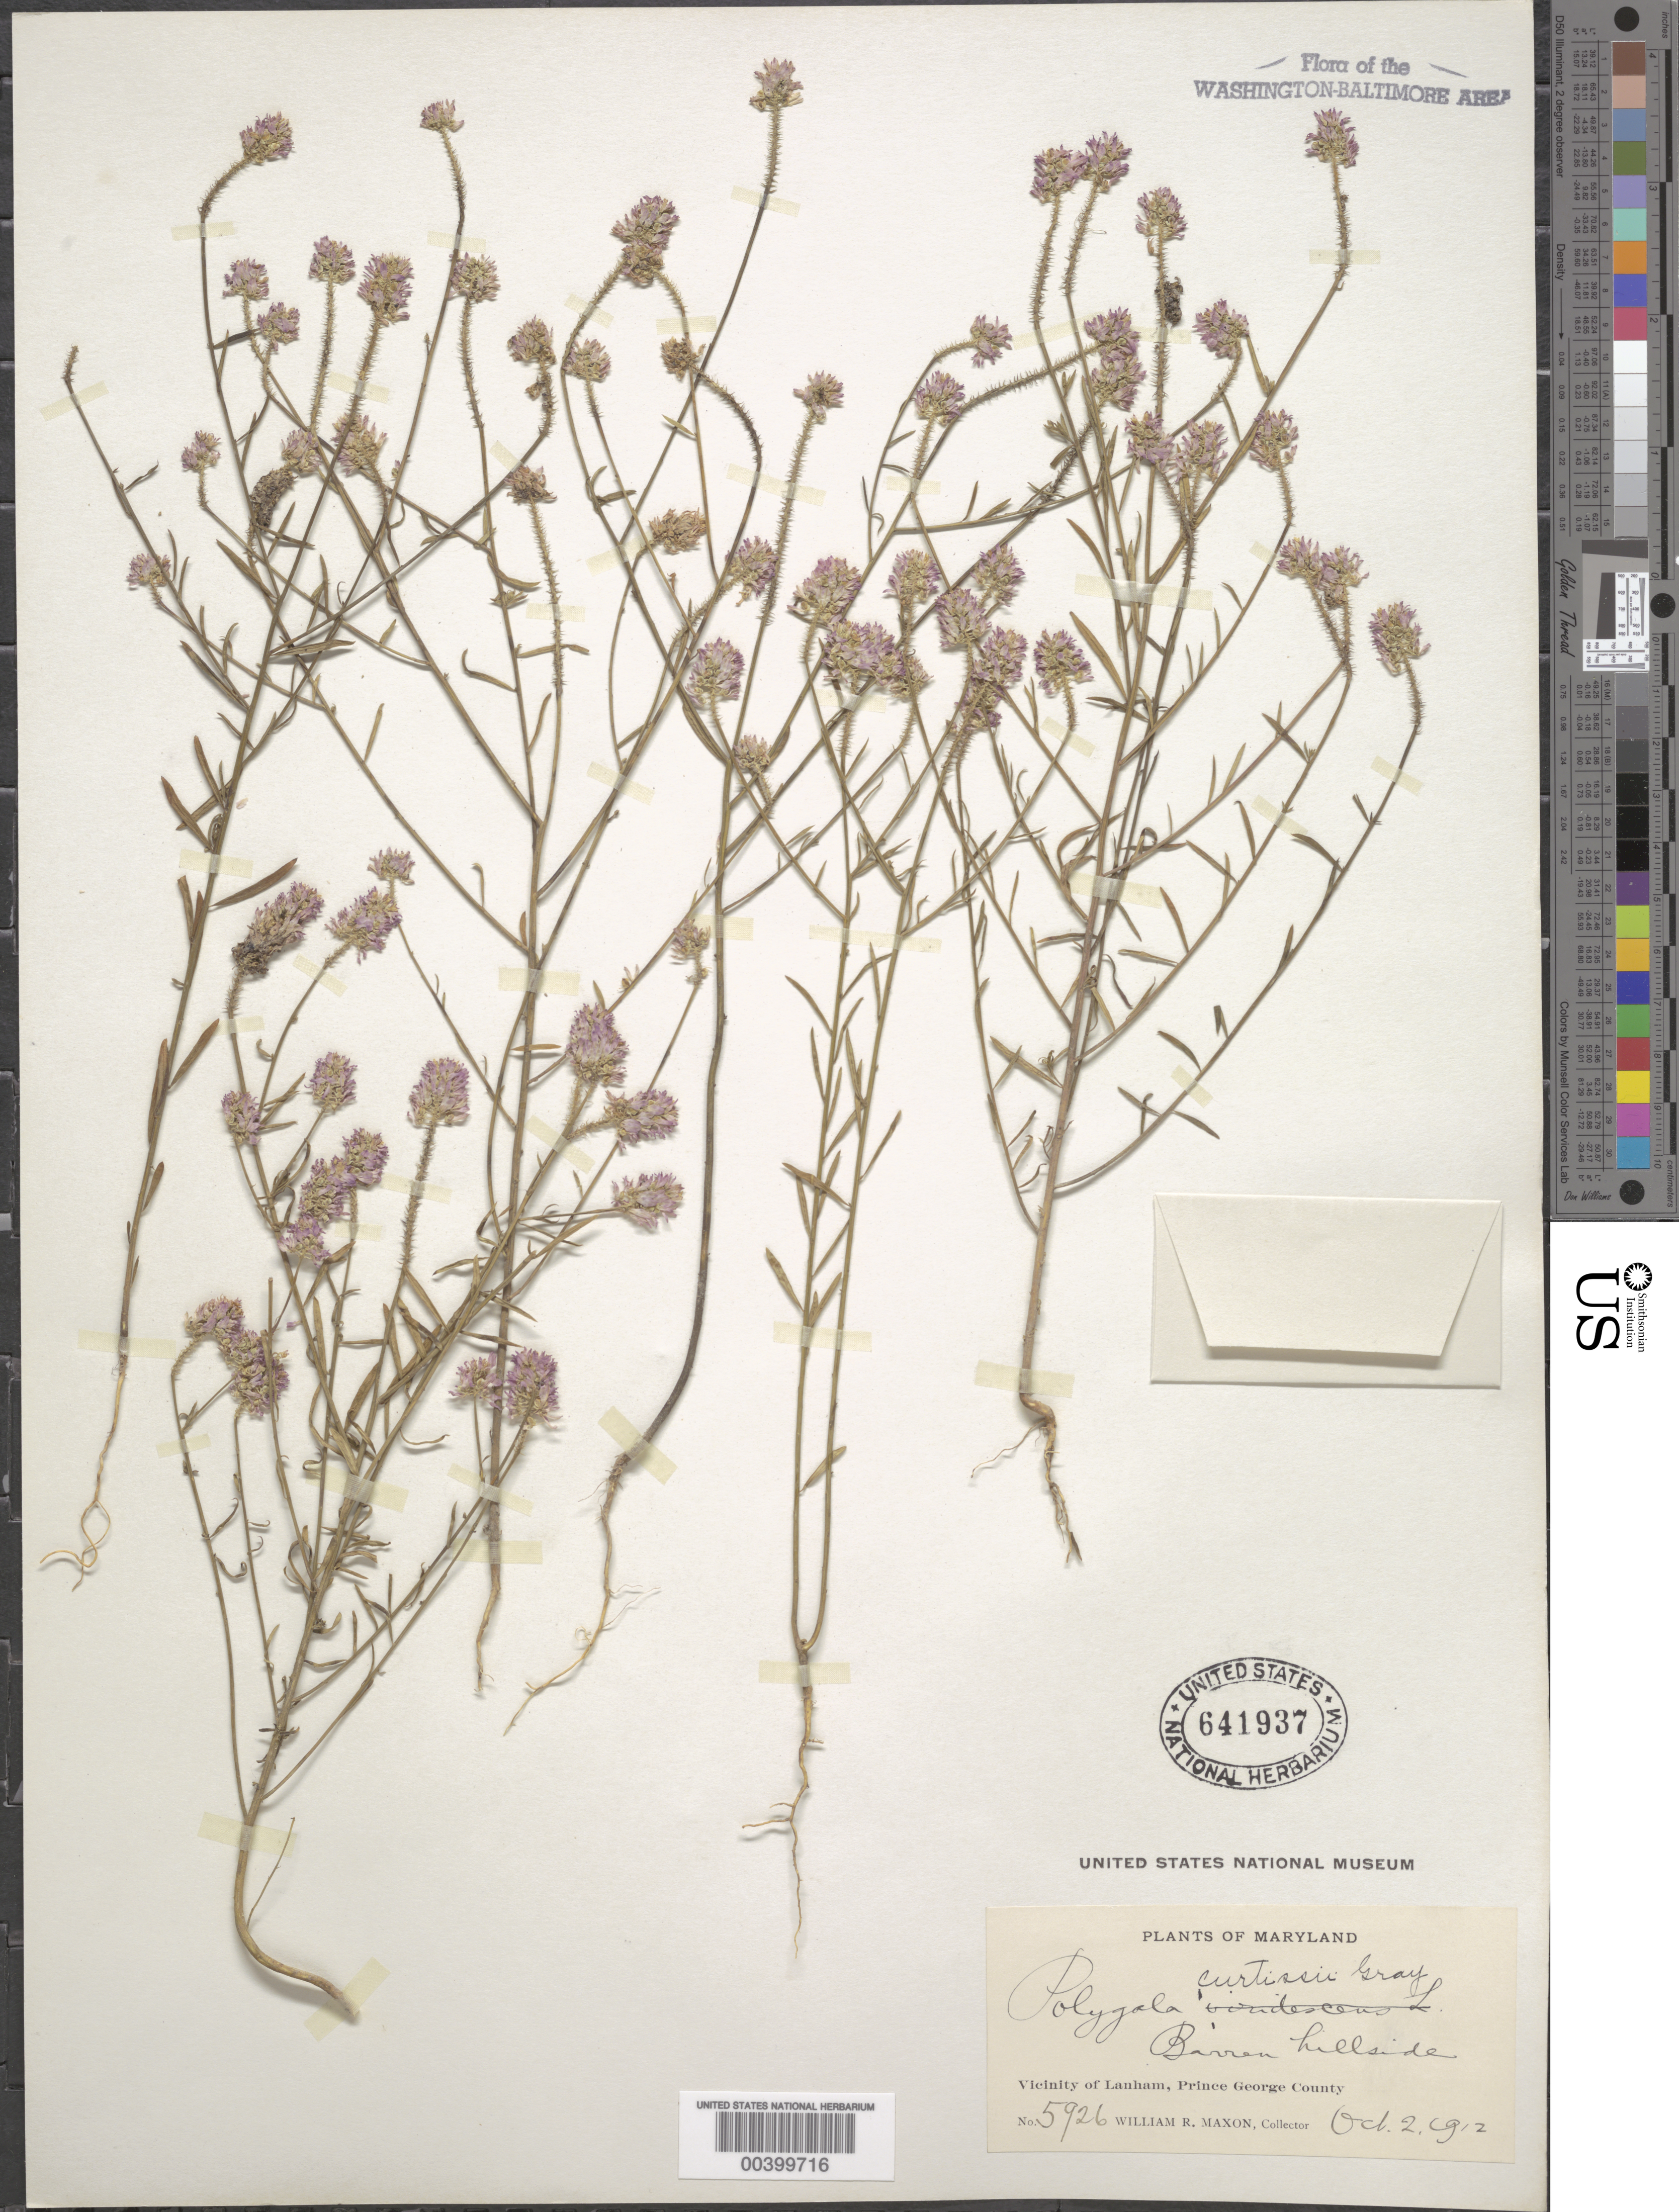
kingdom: Plantae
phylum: Tracheophyta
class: Magnoliopsida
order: Fabales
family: Polygalaceae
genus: Polygala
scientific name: Polygala curtissii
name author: A. Gray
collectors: W. R. Maxon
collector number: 5926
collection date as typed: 02 Oct 1912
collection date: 1912-10-02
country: United States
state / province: Maryland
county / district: Prince George's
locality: Lanham vicinity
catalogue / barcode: US 641937